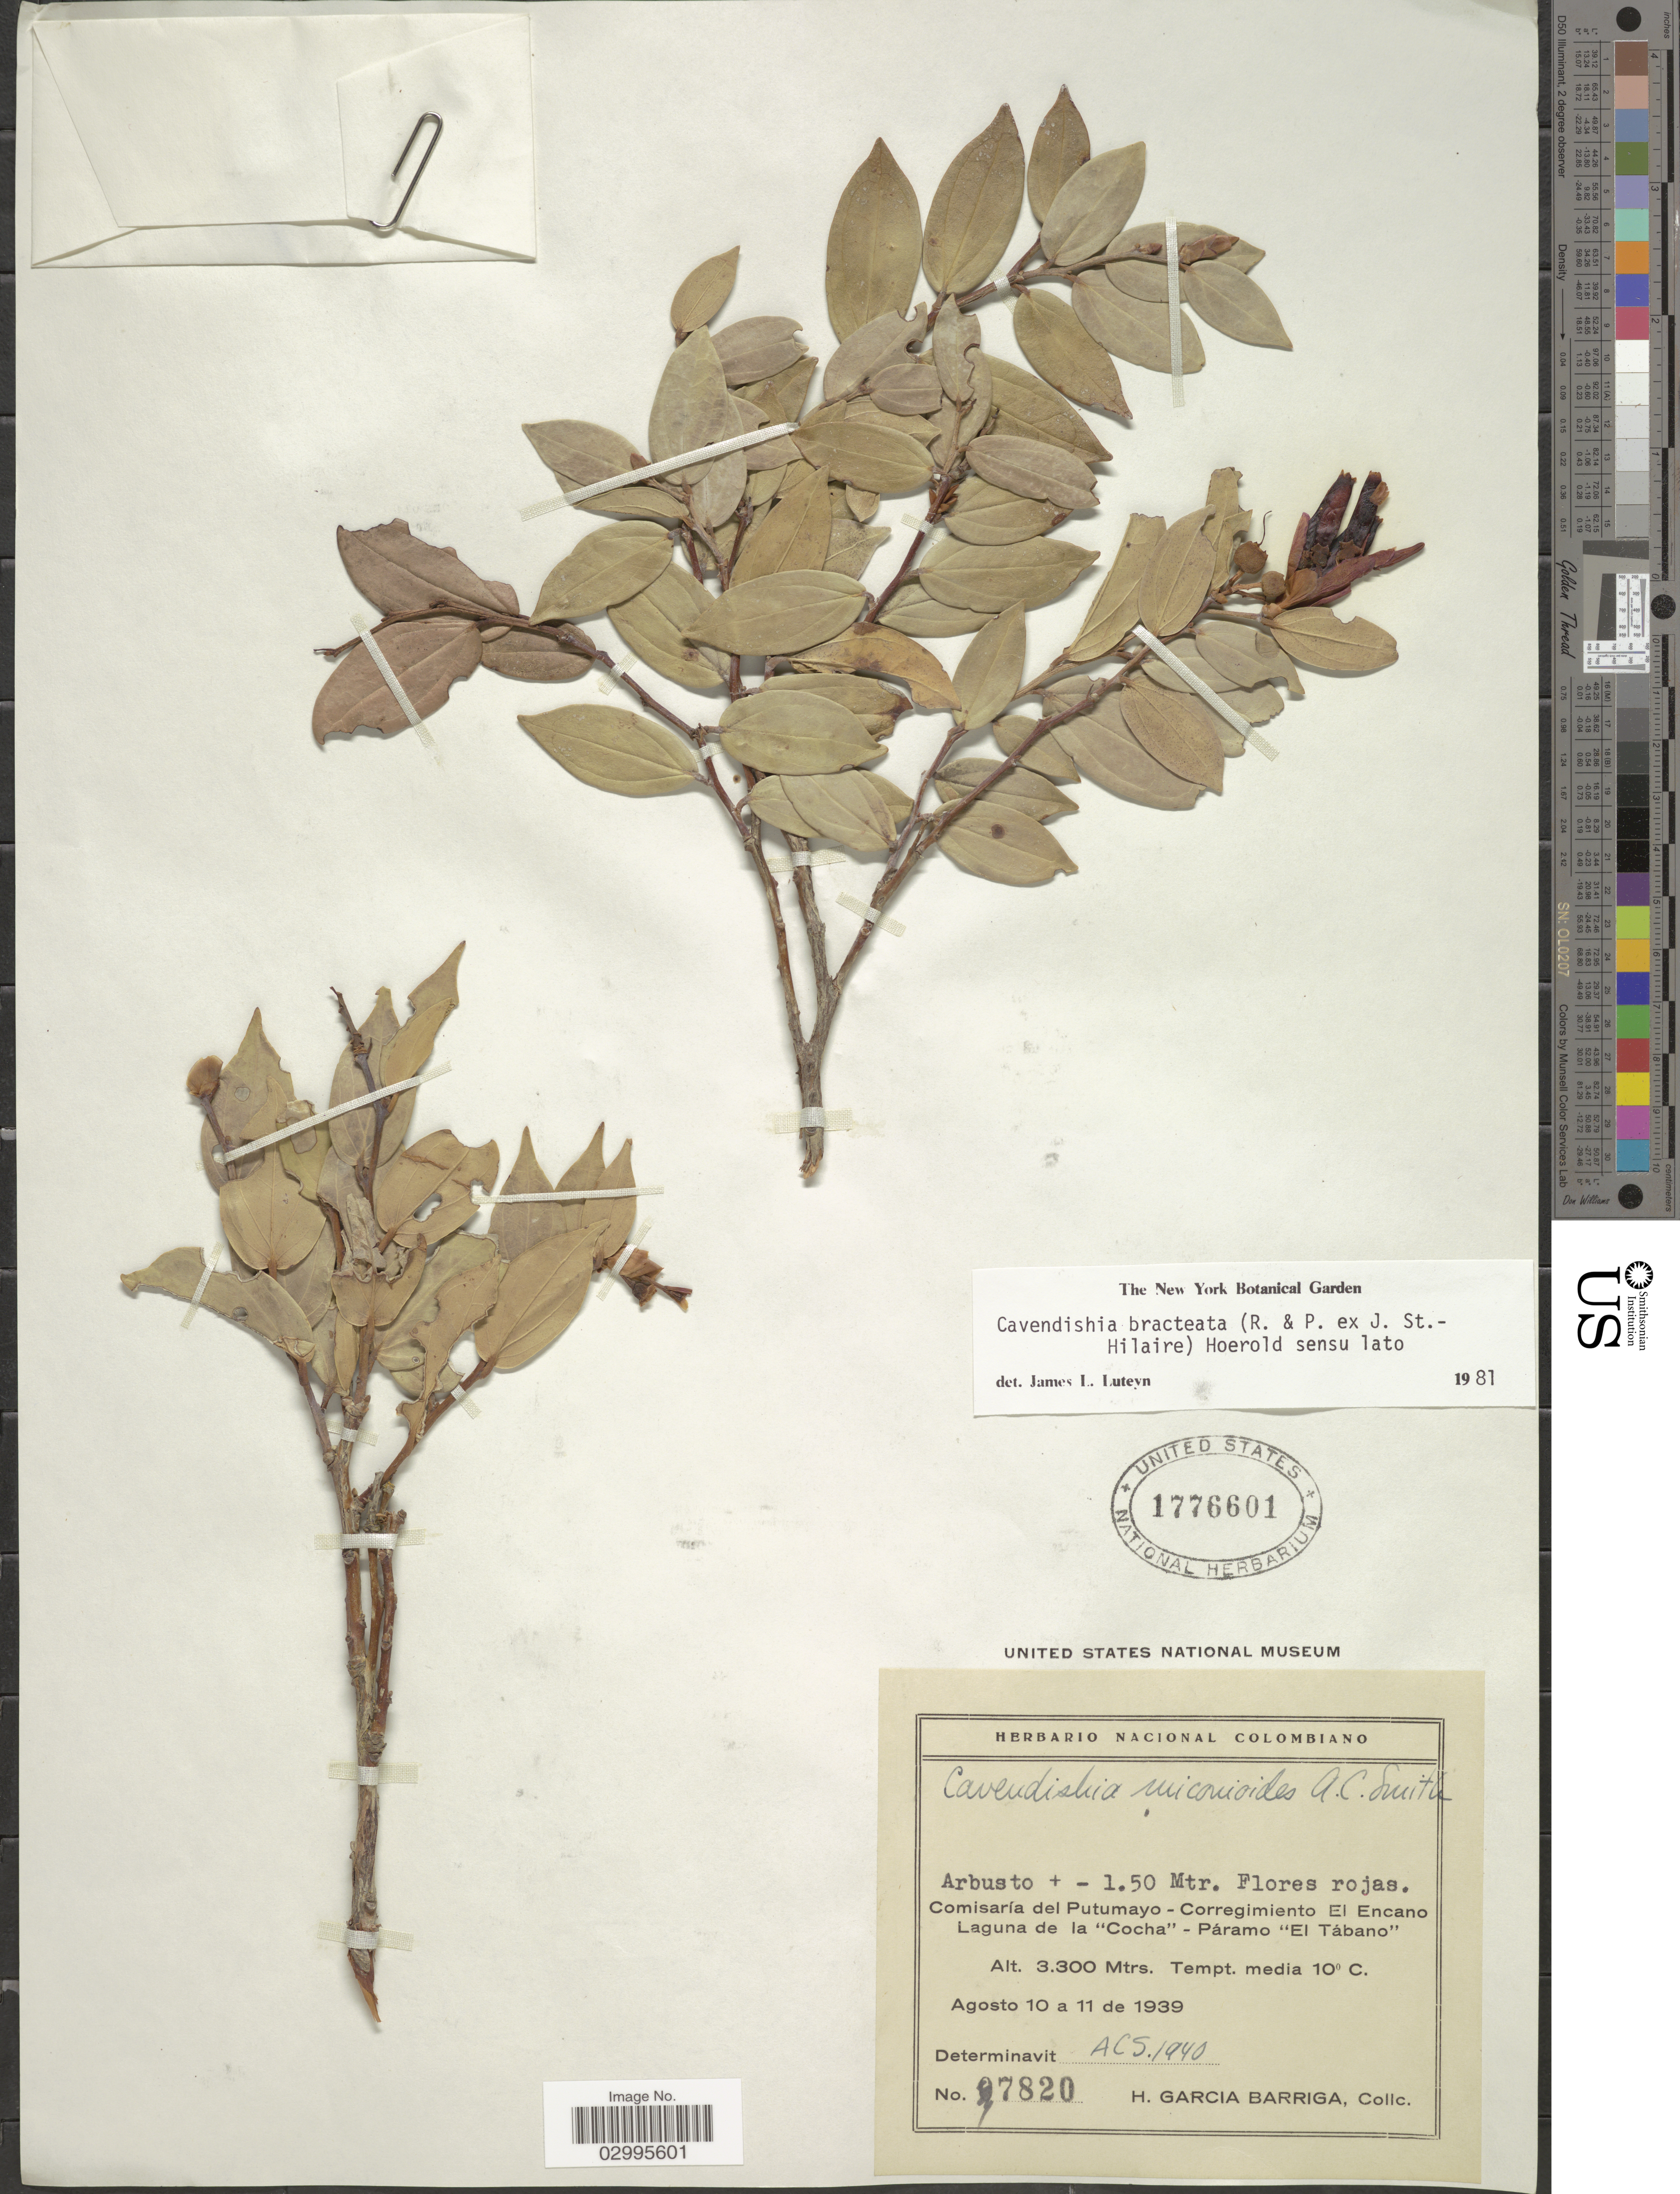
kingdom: Plantae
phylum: Tracheophyta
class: Magnoliopsida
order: Ericales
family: Ericaceae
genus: Cavendishia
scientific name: Cavendishia bracteata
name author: (Ruiz & Pav. ex J. St.-Hil.) Hoerold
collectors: H. García Barriga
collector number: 7820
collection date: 1939-08-10/1939-08-11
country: Colombia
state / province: Putumayo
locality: Comisaría del Putumayo - Corregimiento EL Encano Laguna de la 'Cocha' - Paramo 'El Tábano'.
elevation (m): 3300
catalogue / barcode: US 1776601